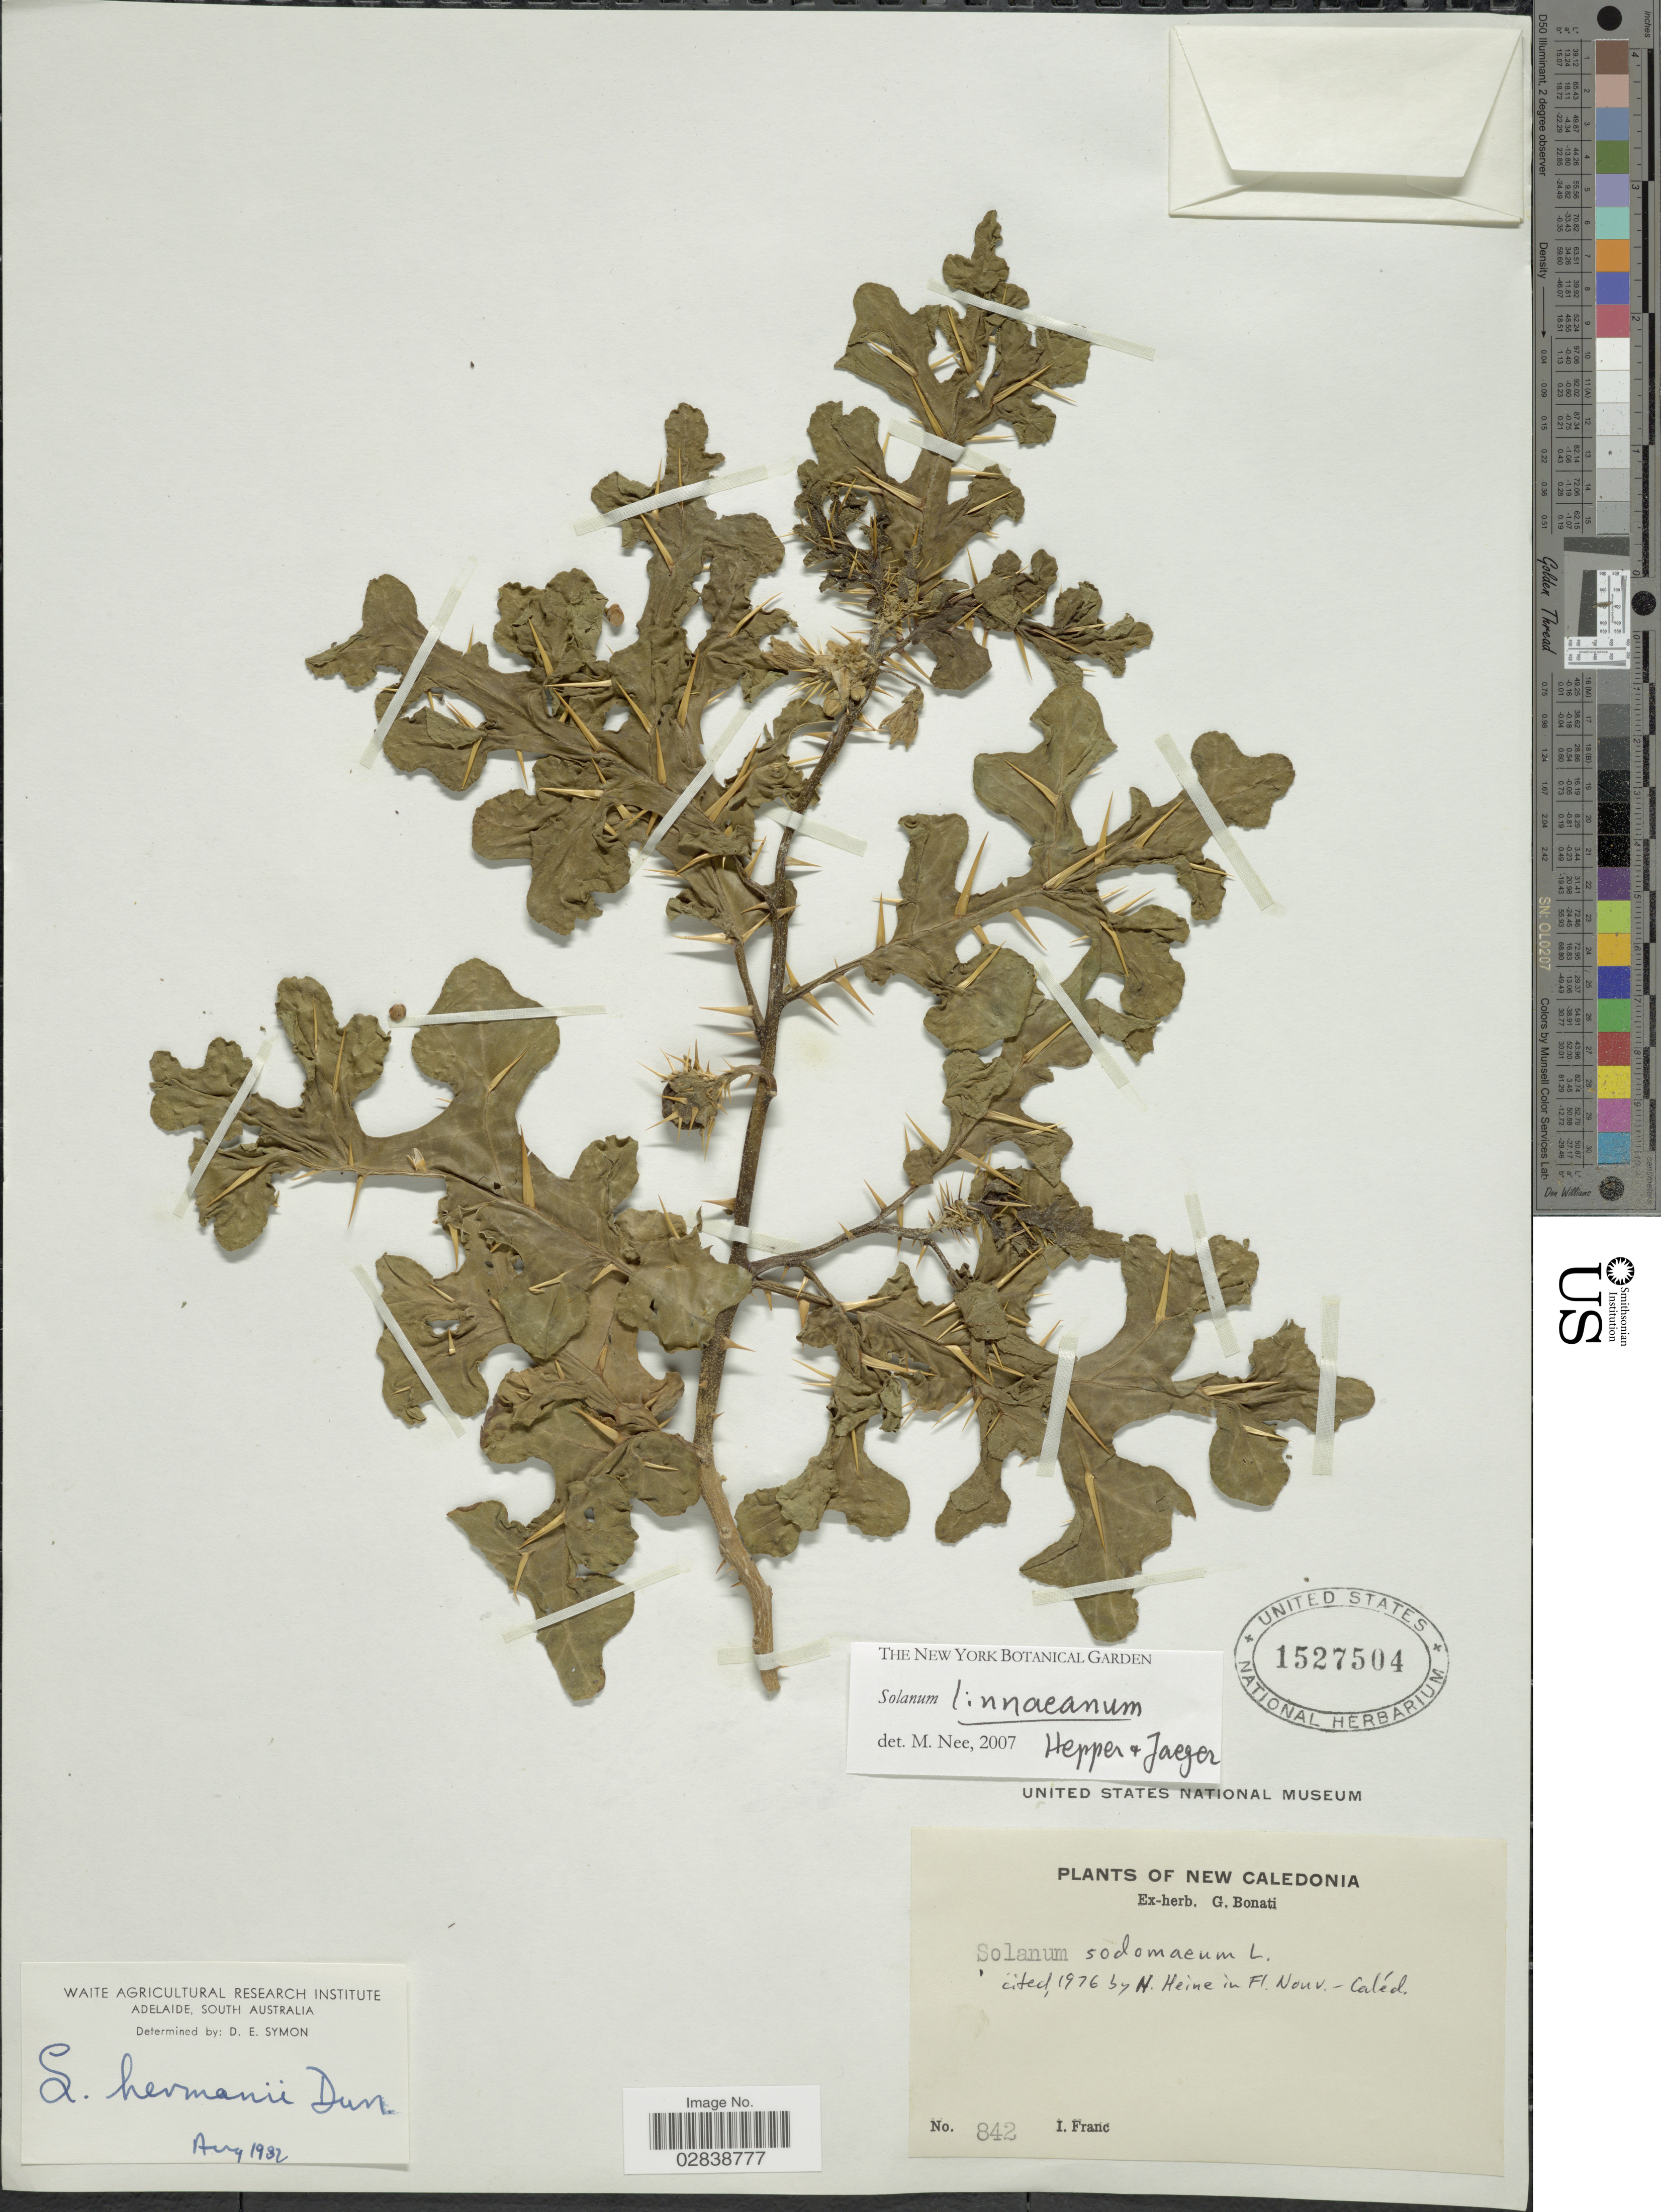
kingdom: Plantae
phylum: Tracheophyta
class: Magnoliopsida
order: Solanales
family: Solanaceae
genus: Solanum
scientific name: Solanum linnaeanum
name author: Hepper & P.-M.L.Jaeger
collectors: I. Franc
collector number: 842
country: New Caledonia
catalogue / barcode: US 1527504